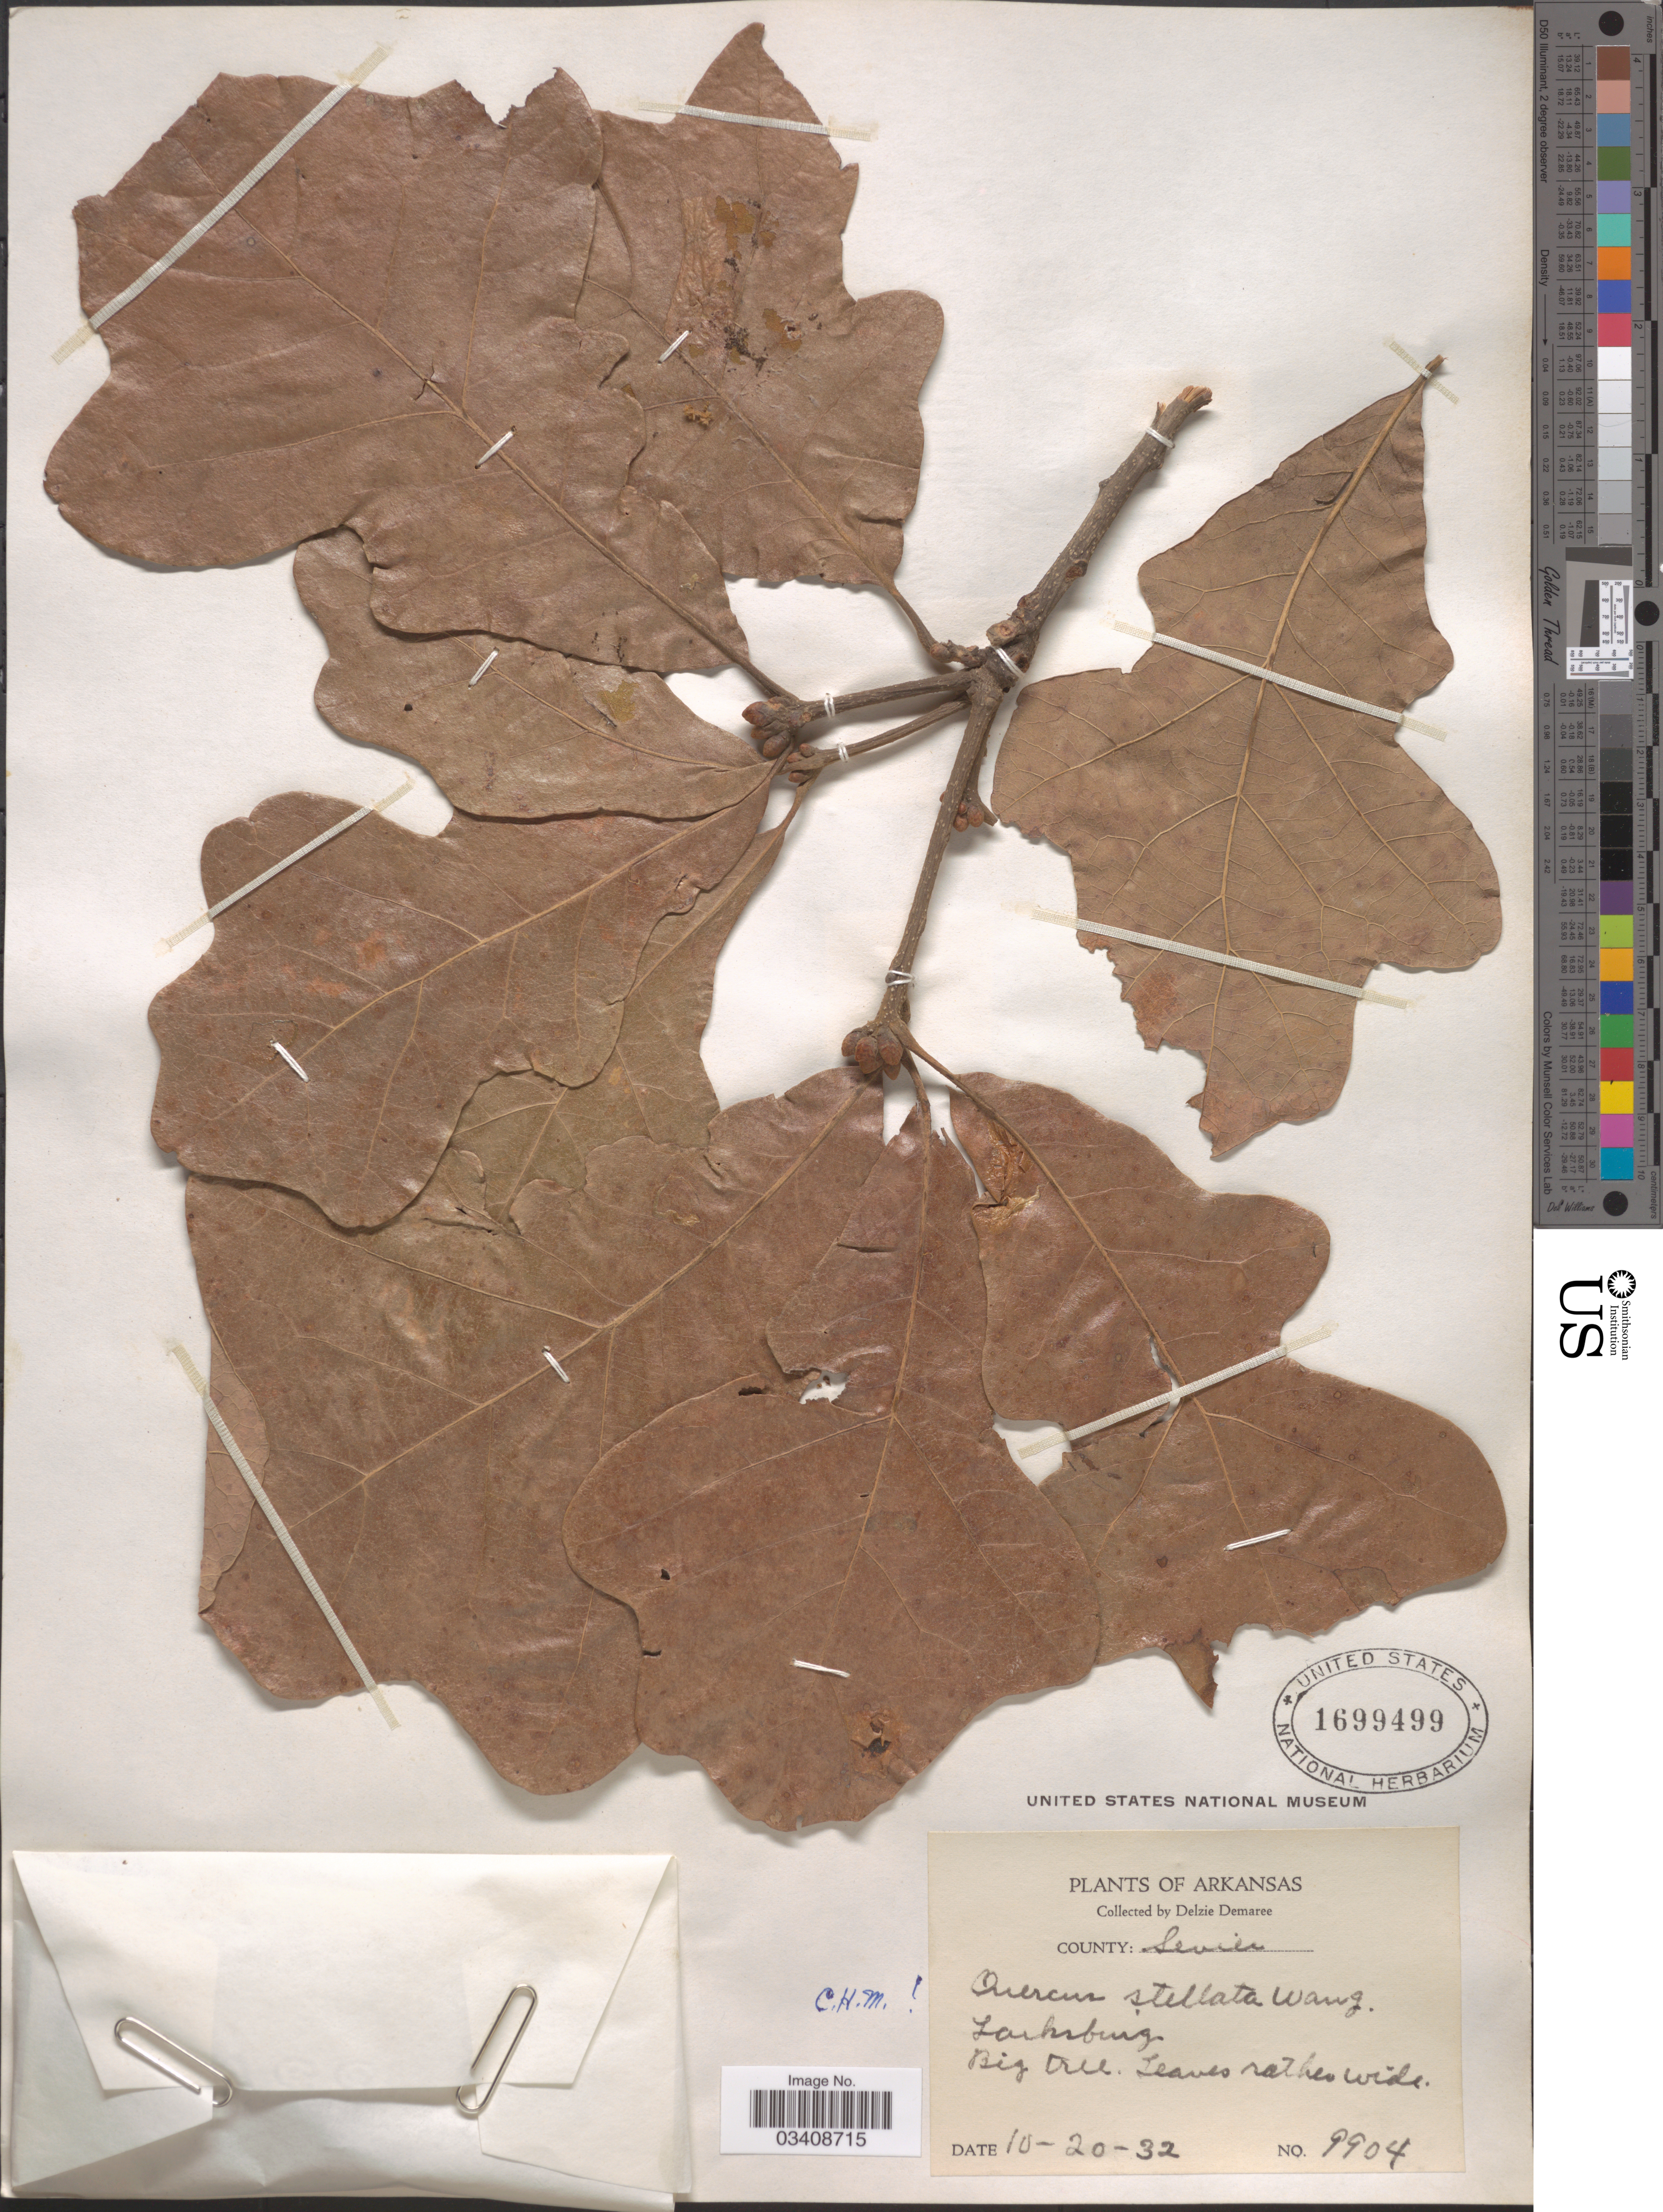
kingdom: Plantae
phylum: Tracheophyta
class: Magnoliopsida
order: Fagales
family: Fagaceae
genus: Quercus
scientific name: Quercus stellata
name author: Wangenh.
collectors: D. Demaree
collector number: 9904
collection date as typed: Transcribed d/m/y: 20/10/32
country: United States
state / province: Arkansas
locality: County: Sevier. Locksburg.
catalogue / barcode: US 1699499